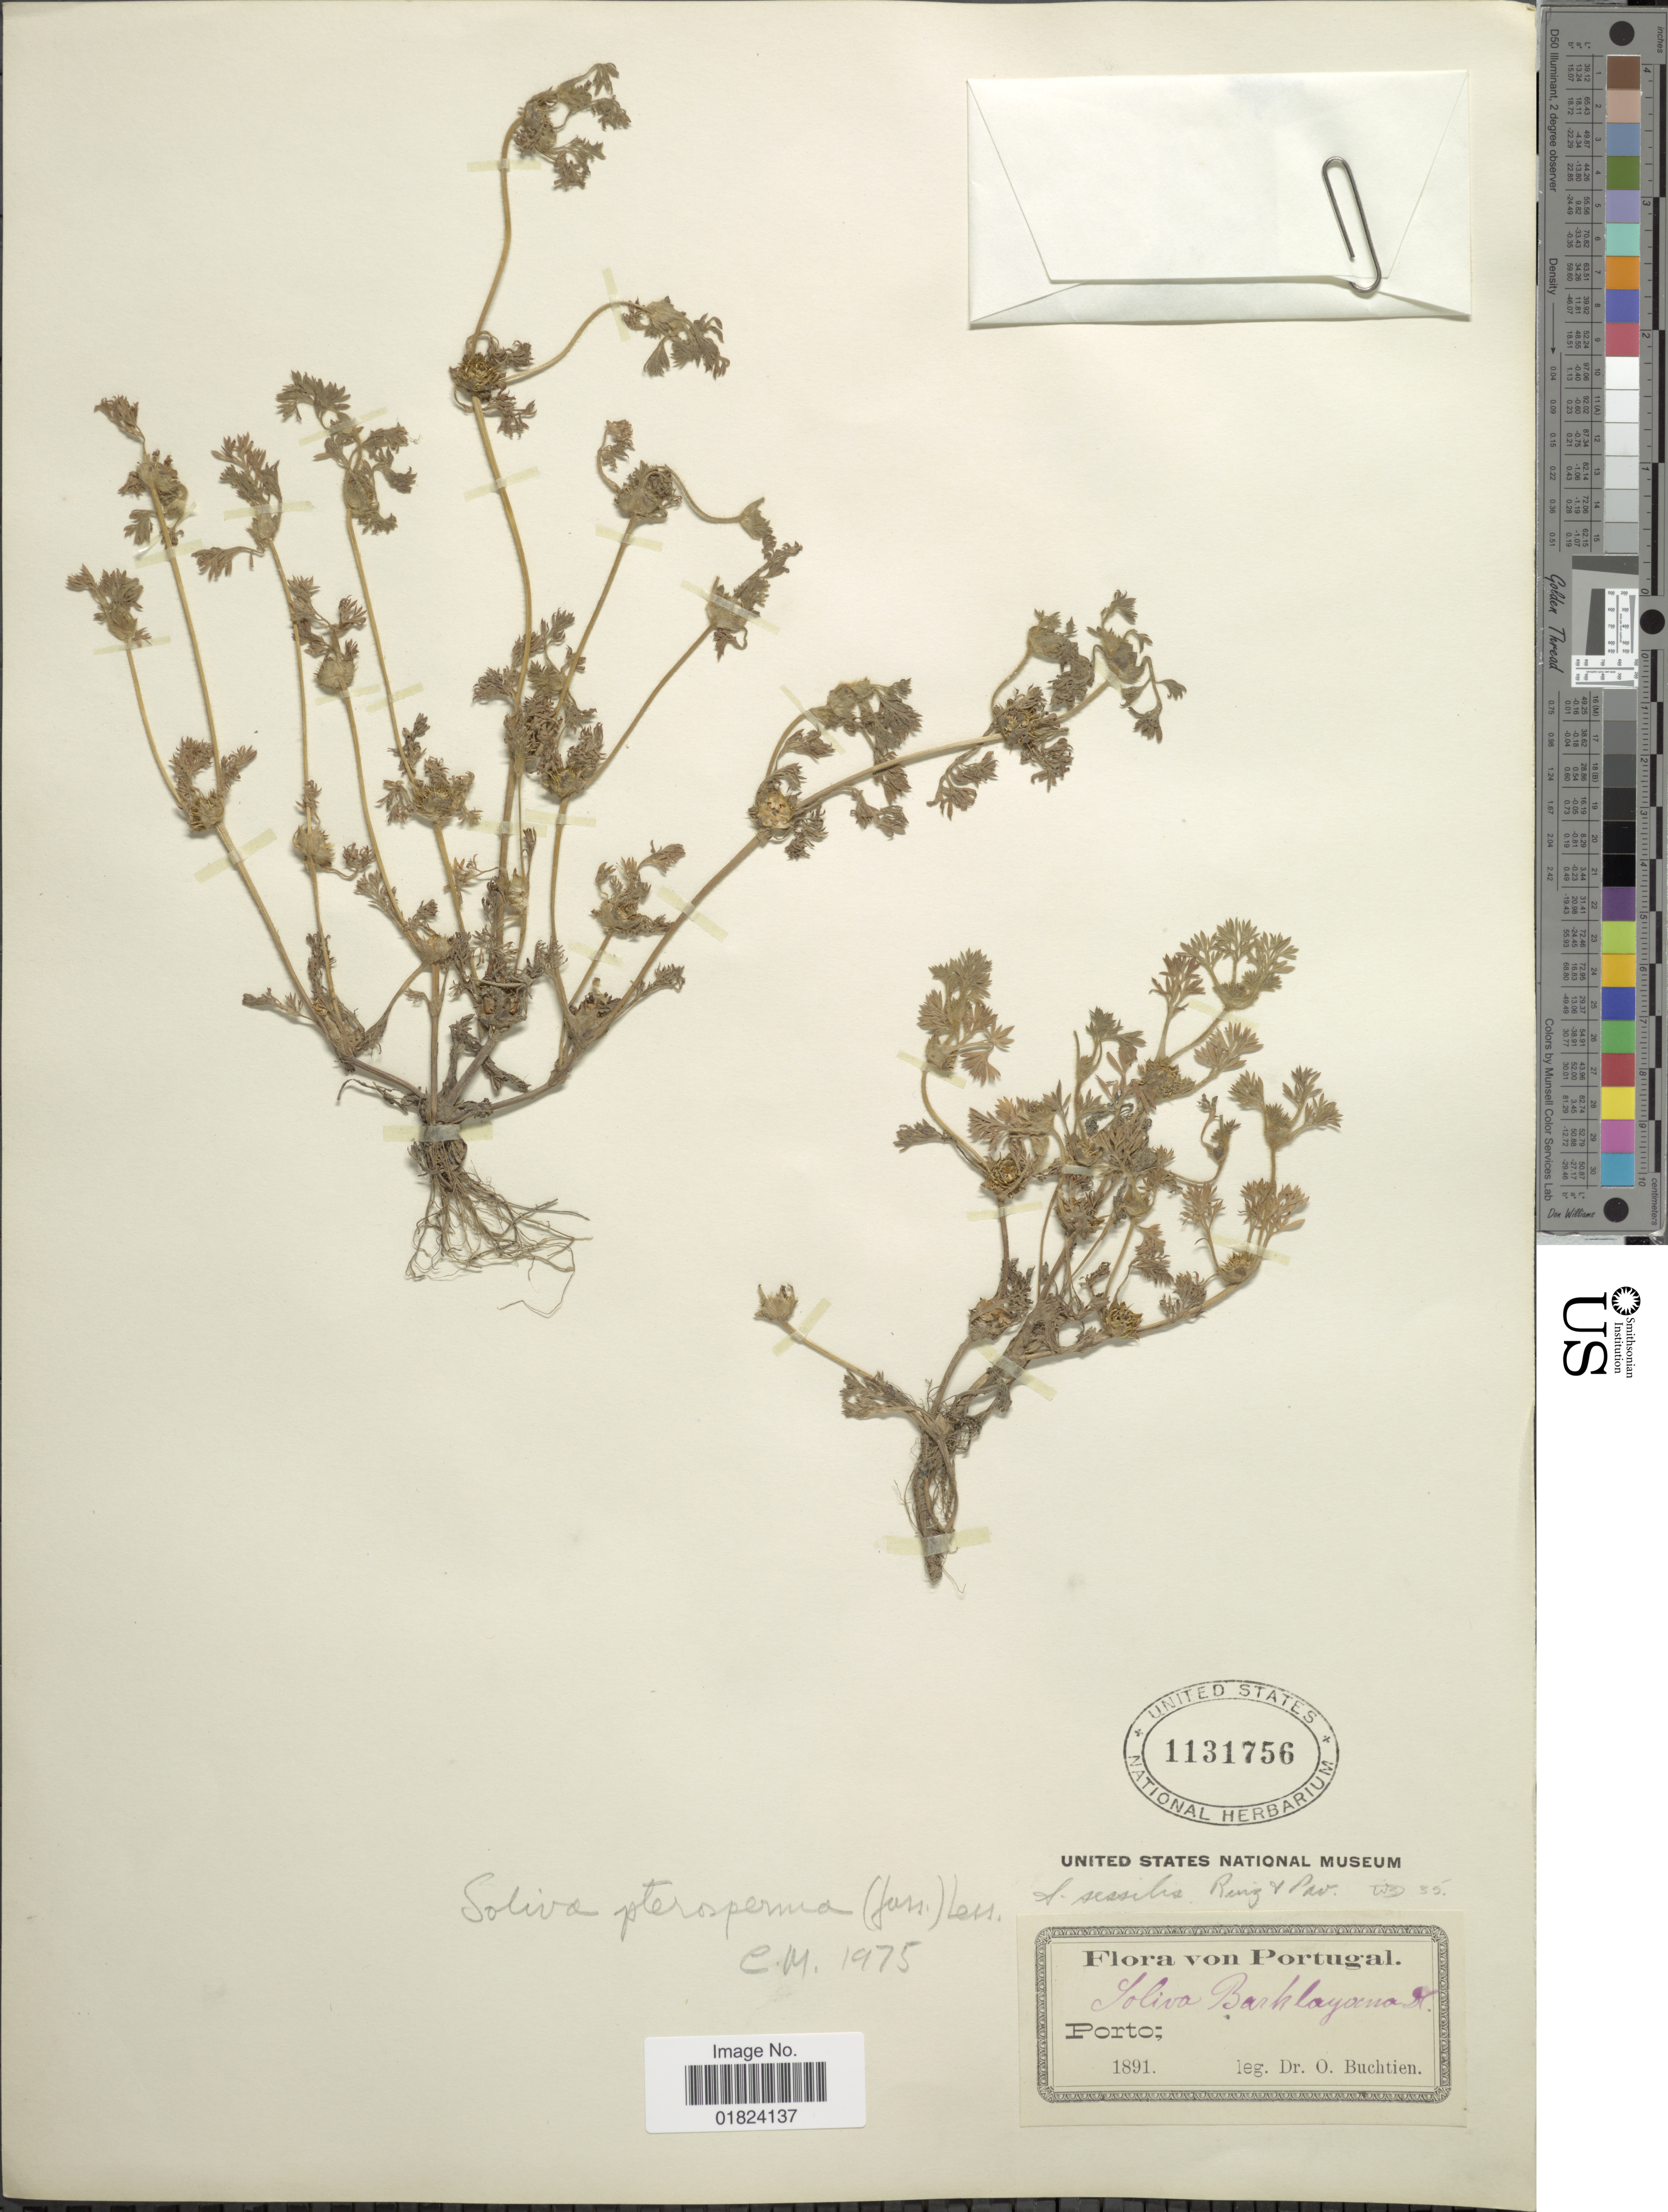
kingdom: Plantae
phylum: Tracheophyta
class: Magnoliopsida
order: Asterales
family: Asteraceae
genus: Soliva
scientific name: Soliva pterosperma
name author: (Juss.) Less.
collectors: O. Buchtien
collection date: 1891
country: Portugal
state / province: Porto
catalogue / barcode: US 1131756